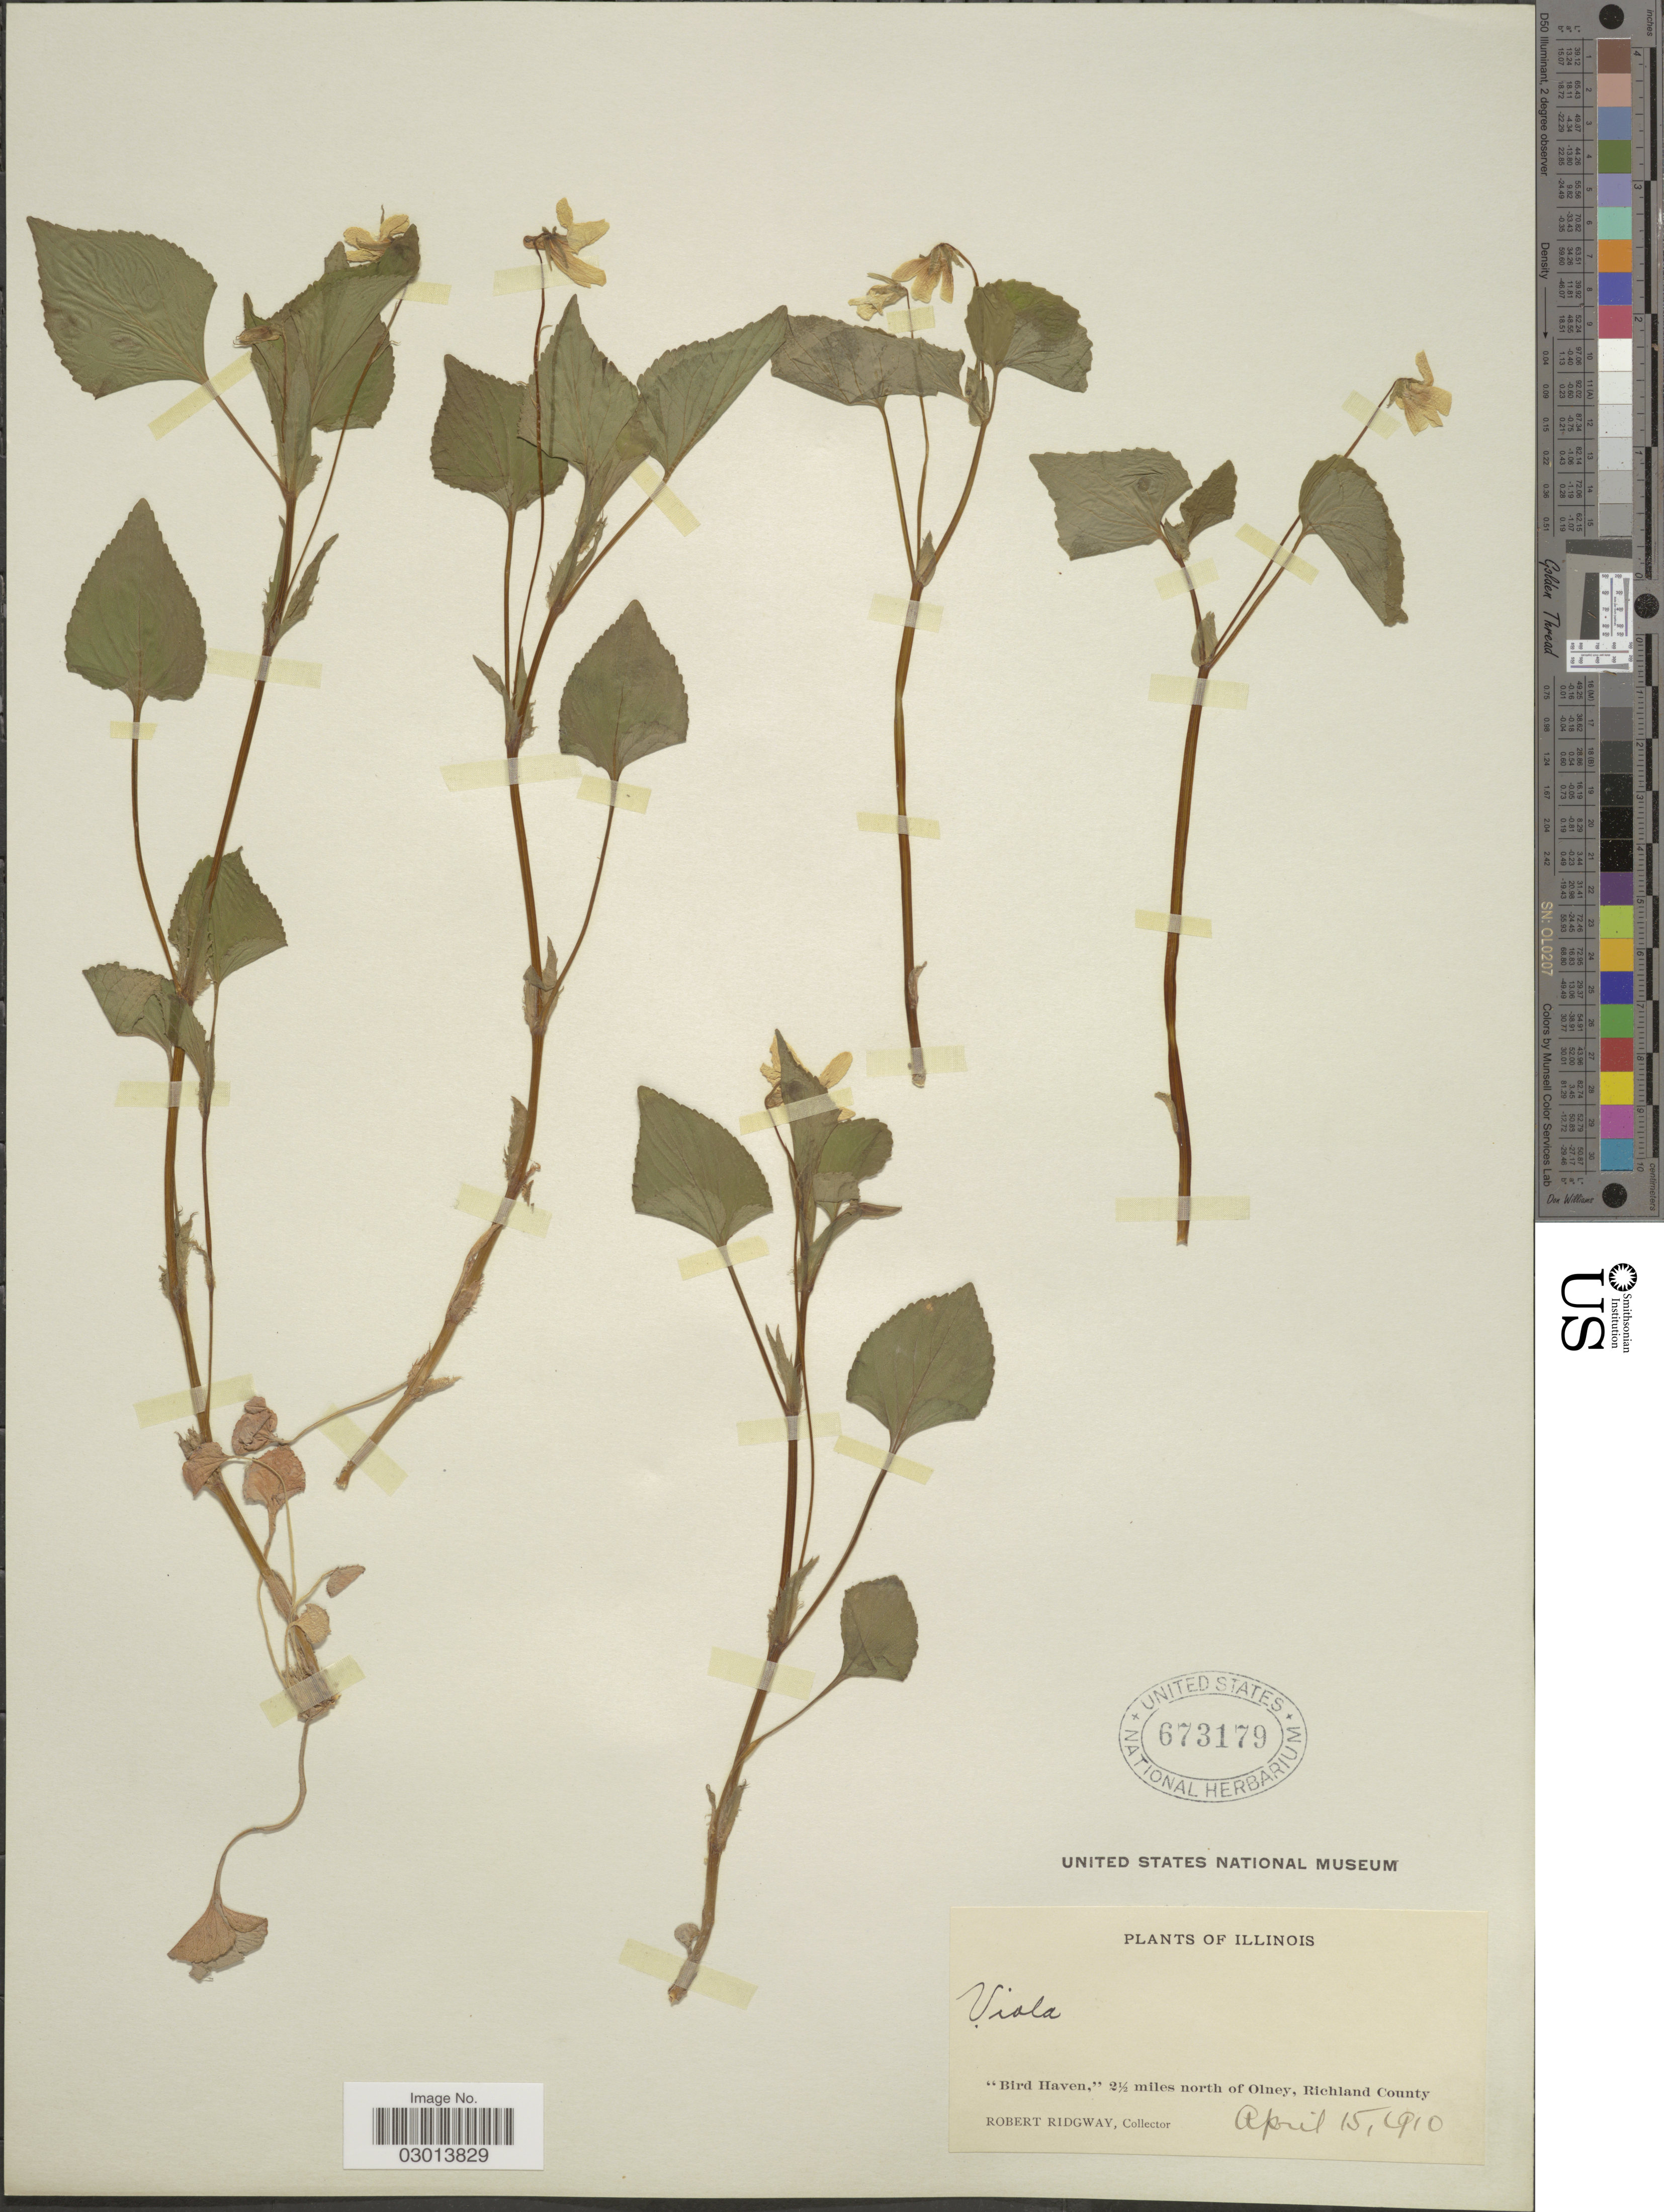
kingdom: Plantae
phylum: Tracheophyta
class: Magnoliopsida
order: Malpighiales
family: Violaceae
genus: Viola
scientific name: Viola pubescens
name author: Aiton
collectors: R. Ridgway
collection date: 1910-04-15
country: United States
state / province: Illinois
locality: Bird Haven,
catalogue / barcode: US 673179